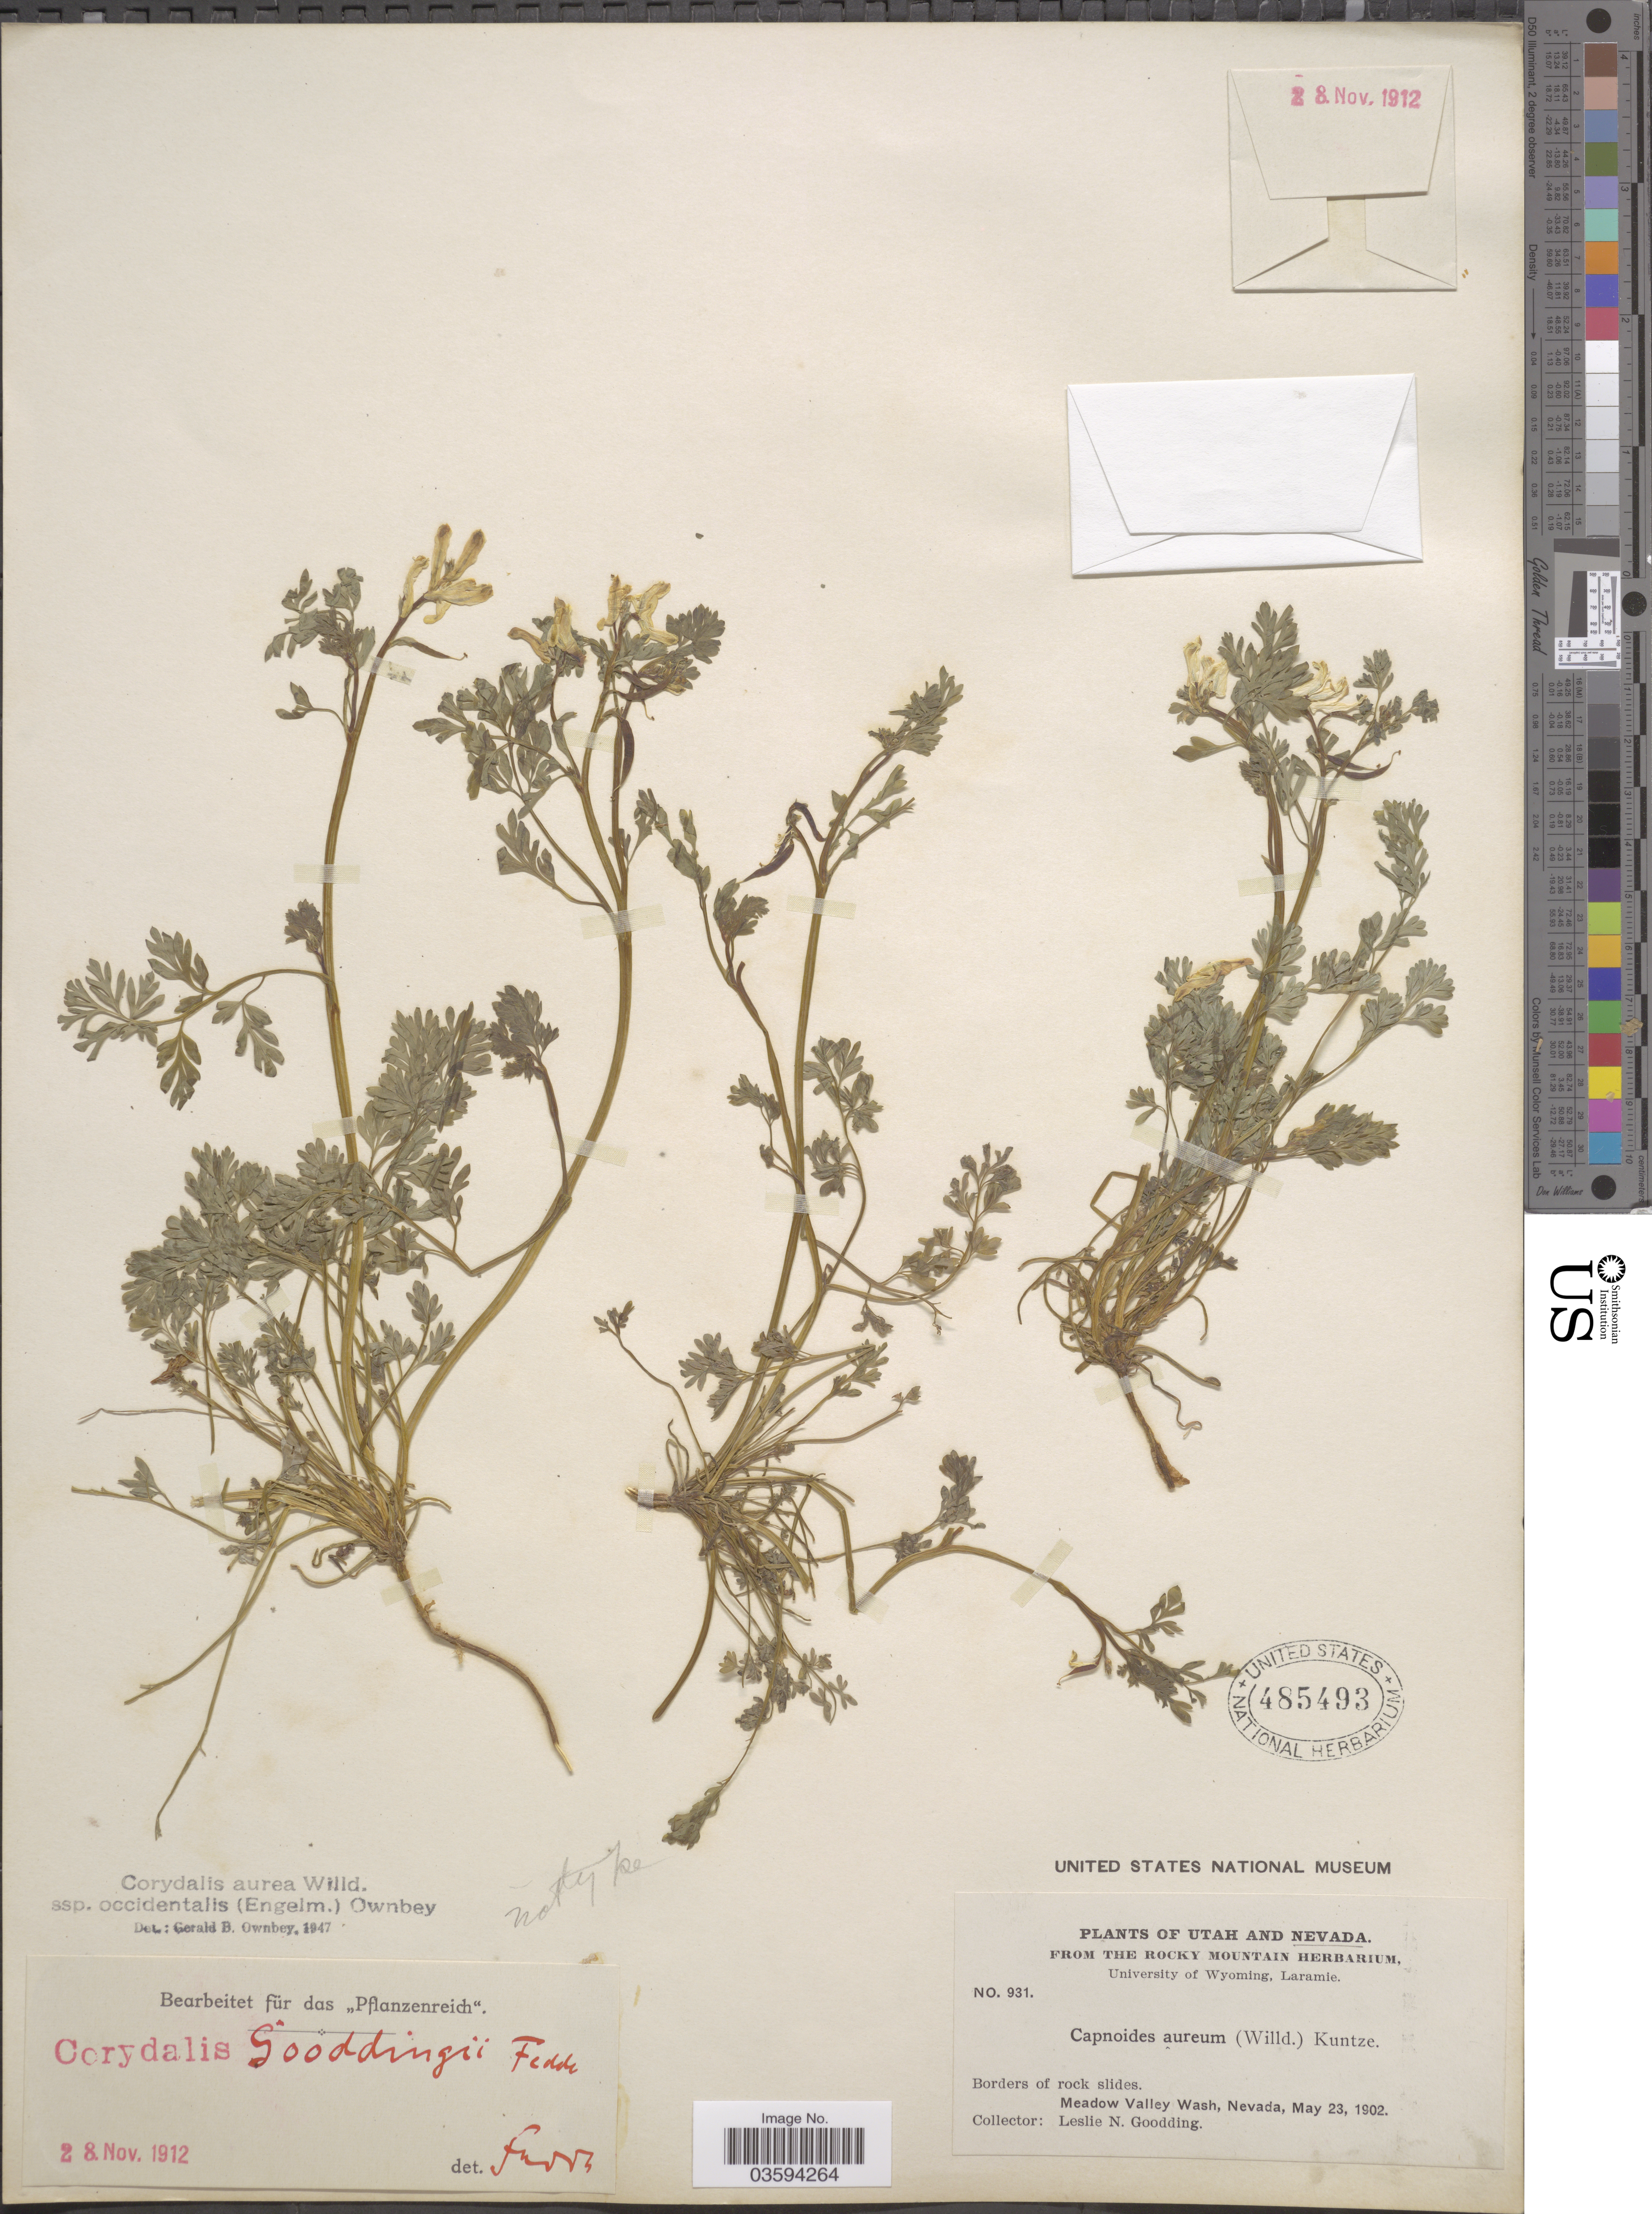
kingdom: Plantae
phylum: Tracheophyta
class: Magnoliopsida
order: Ranunculales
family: Papaveraceae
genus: Corydalis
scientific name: Corydalis aurea subsp. occidentalis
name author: Willd.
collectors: L. N. Goodding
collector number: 931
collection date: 1902-05-23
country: United States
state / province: Nevada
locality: Borders of rock slides. Meadow Valley Wash.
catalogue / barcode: US 485493